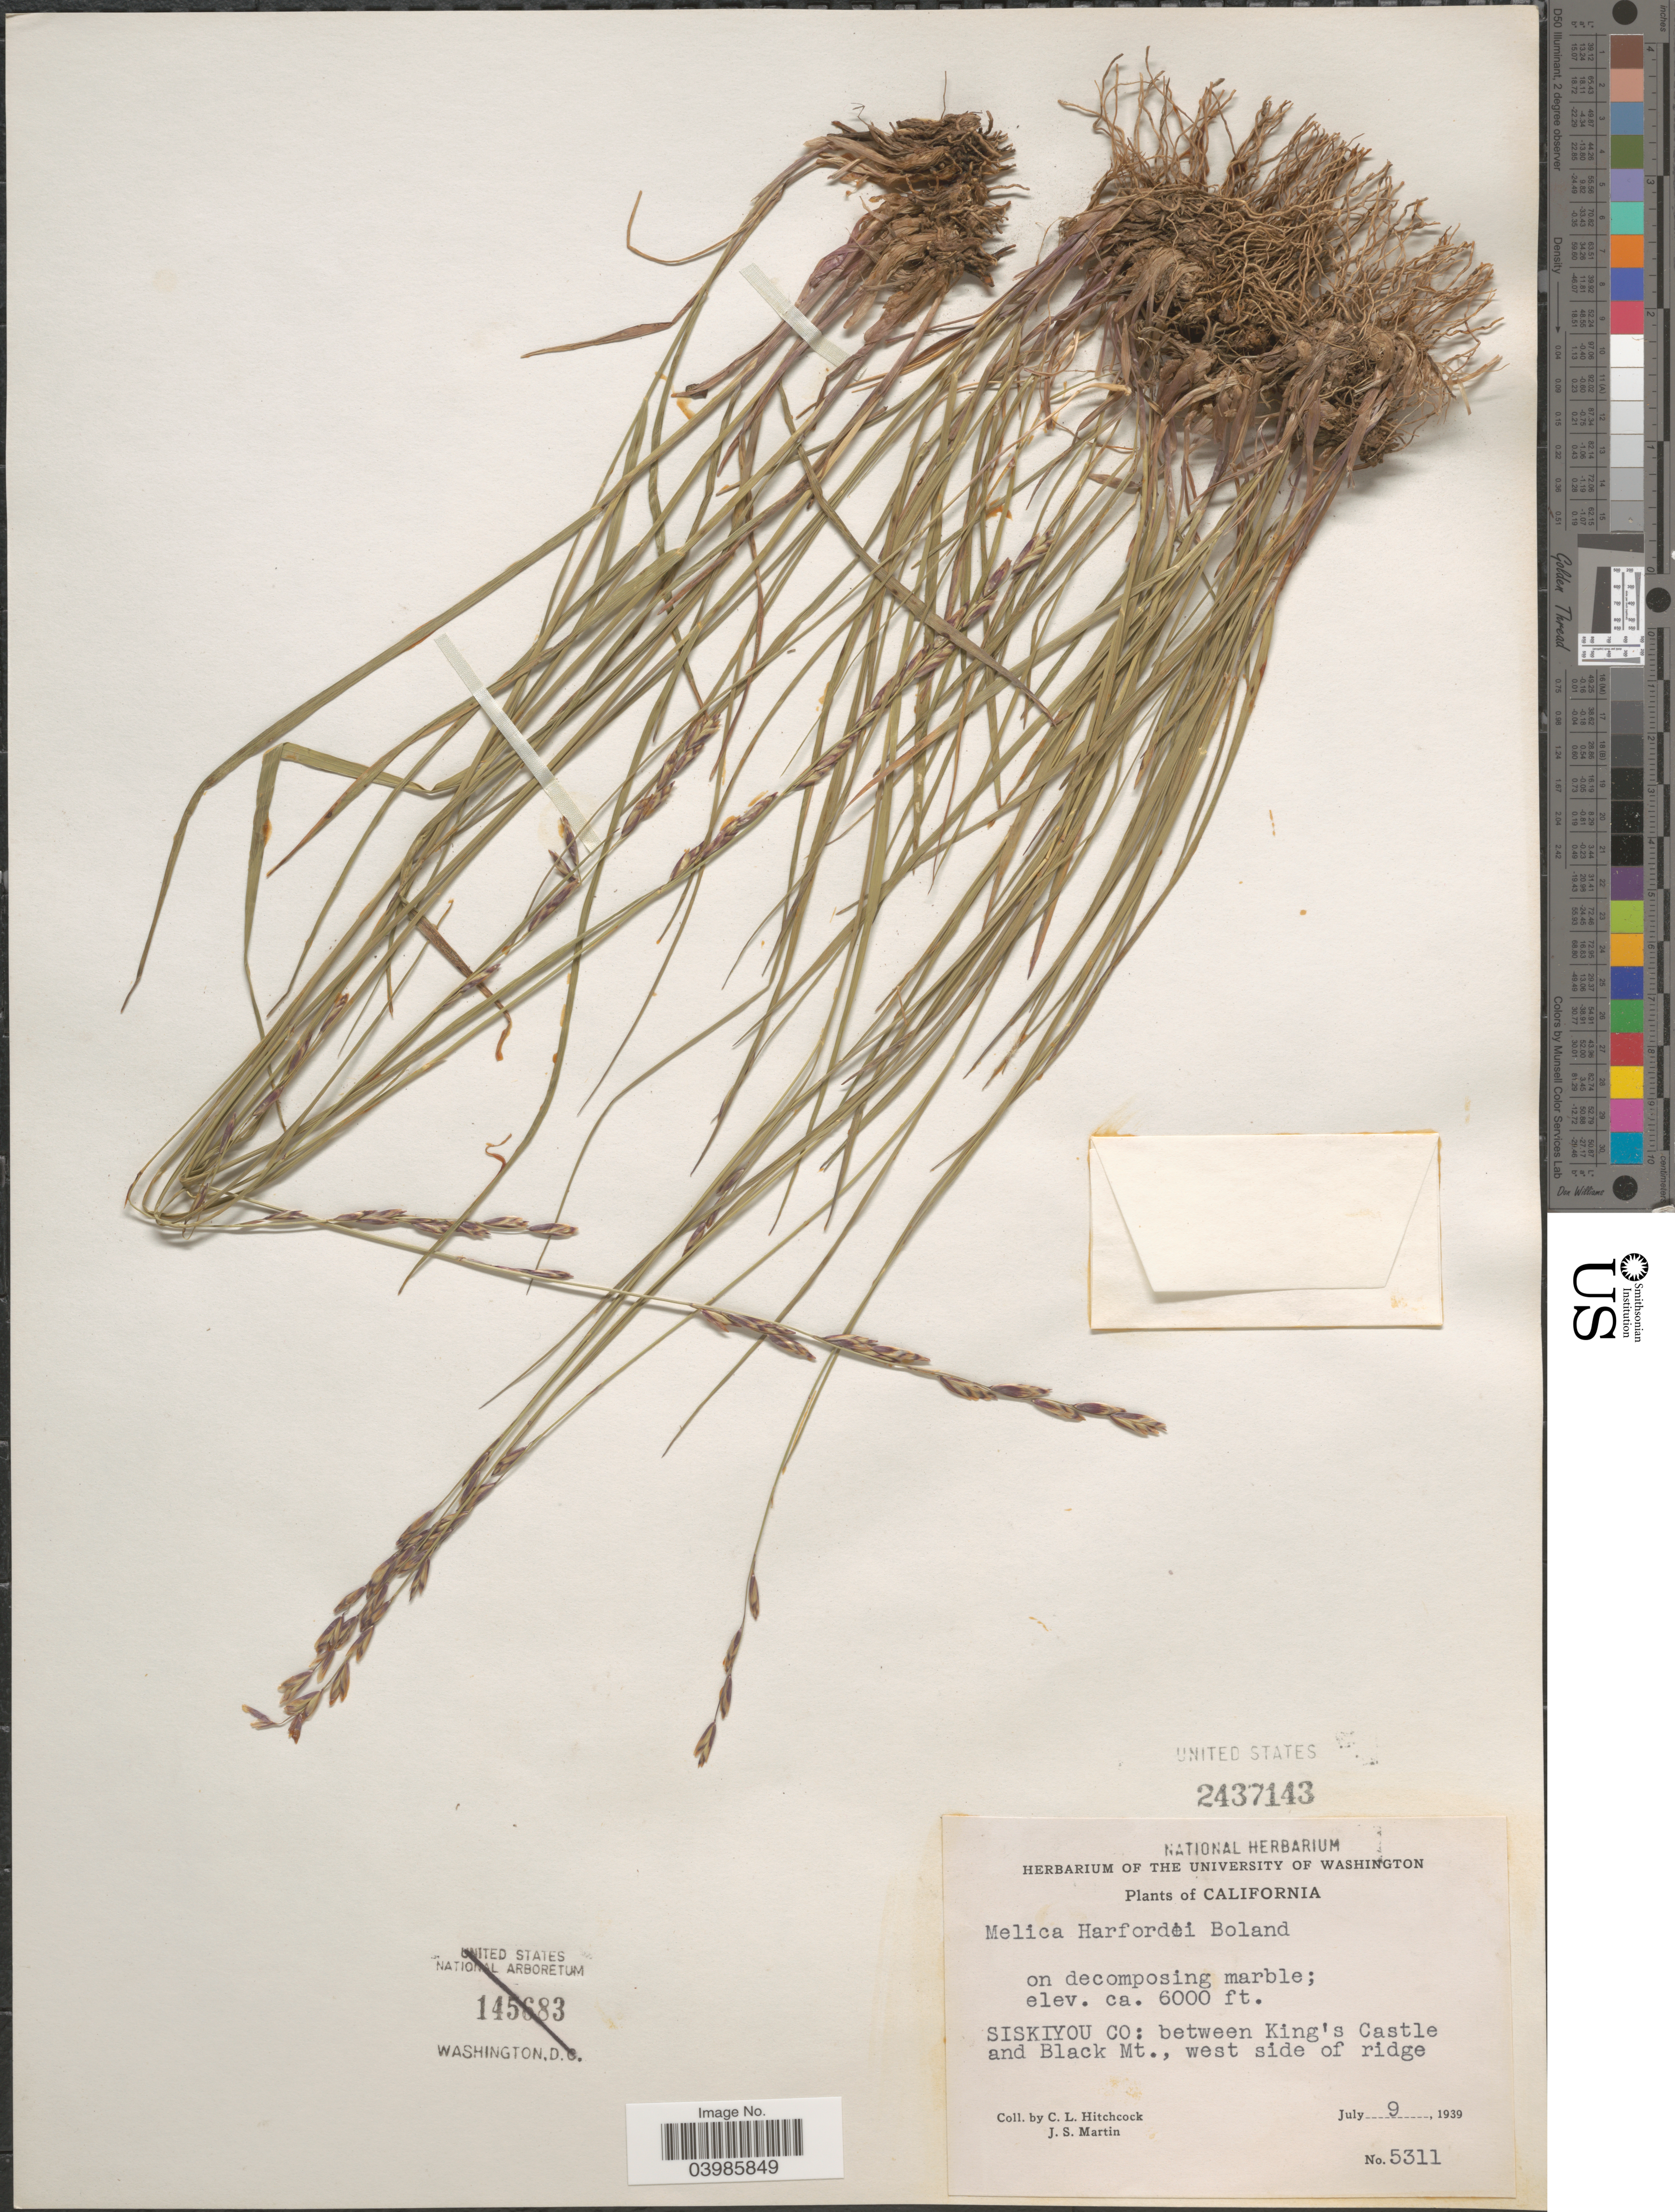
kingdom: Plantae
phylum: Tracheophyta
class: Liliopsida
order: Poales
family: Poaceae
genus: Melica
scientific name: Melica harfordii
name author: Bol.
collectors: C. L. Hitchcock & J. S. Martin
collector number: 5311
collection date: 1939-07-09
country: United States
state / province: California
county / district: Siskiyou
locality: Siskiyou Co: between King's Castle and Black Mt., west side of ridge.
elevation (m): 1829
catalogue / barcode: US 2437143